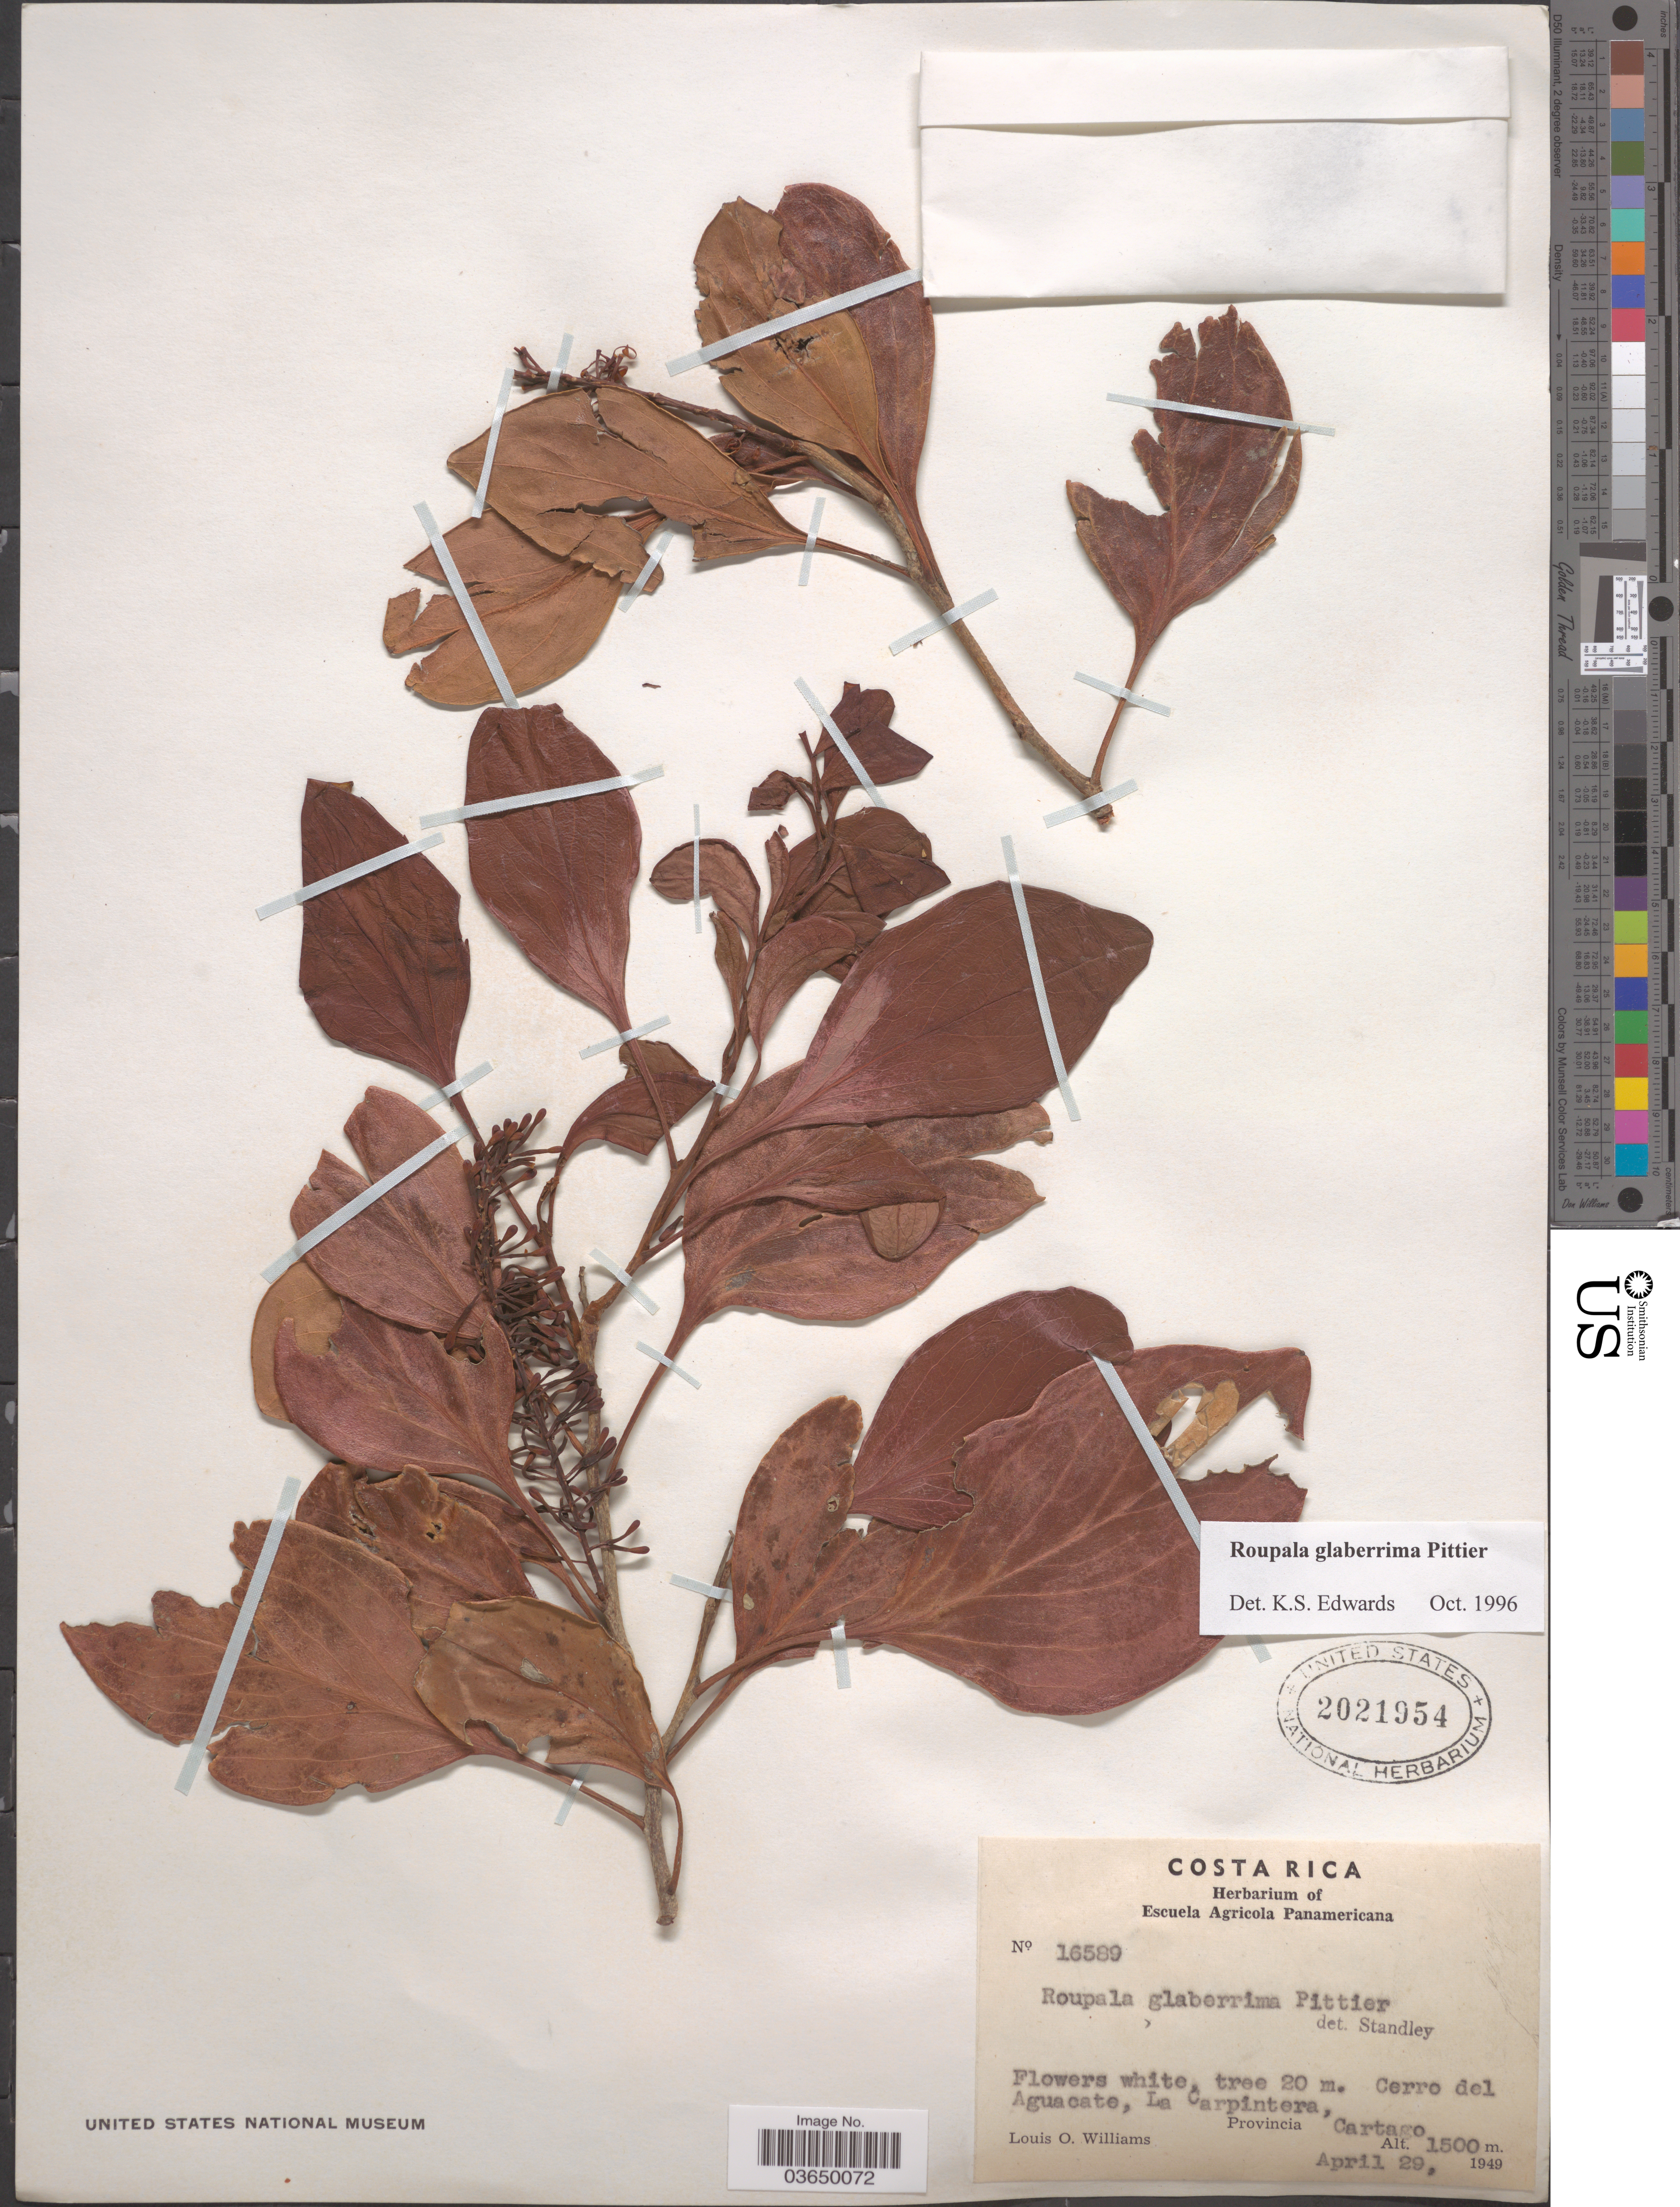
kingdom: Plantae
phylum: Tracheophyta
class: Magnoliopsida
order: Proteales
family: Proteaceae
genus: Roupala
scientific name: Roupala glaberrima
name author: Pittier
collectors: L. O. Williams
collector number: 16589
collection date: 1949-04-29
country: Costa Rica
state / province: Cartago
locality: Cerro del Aguacate, La Carpintera.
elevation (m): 1500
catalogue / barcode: US 2021954